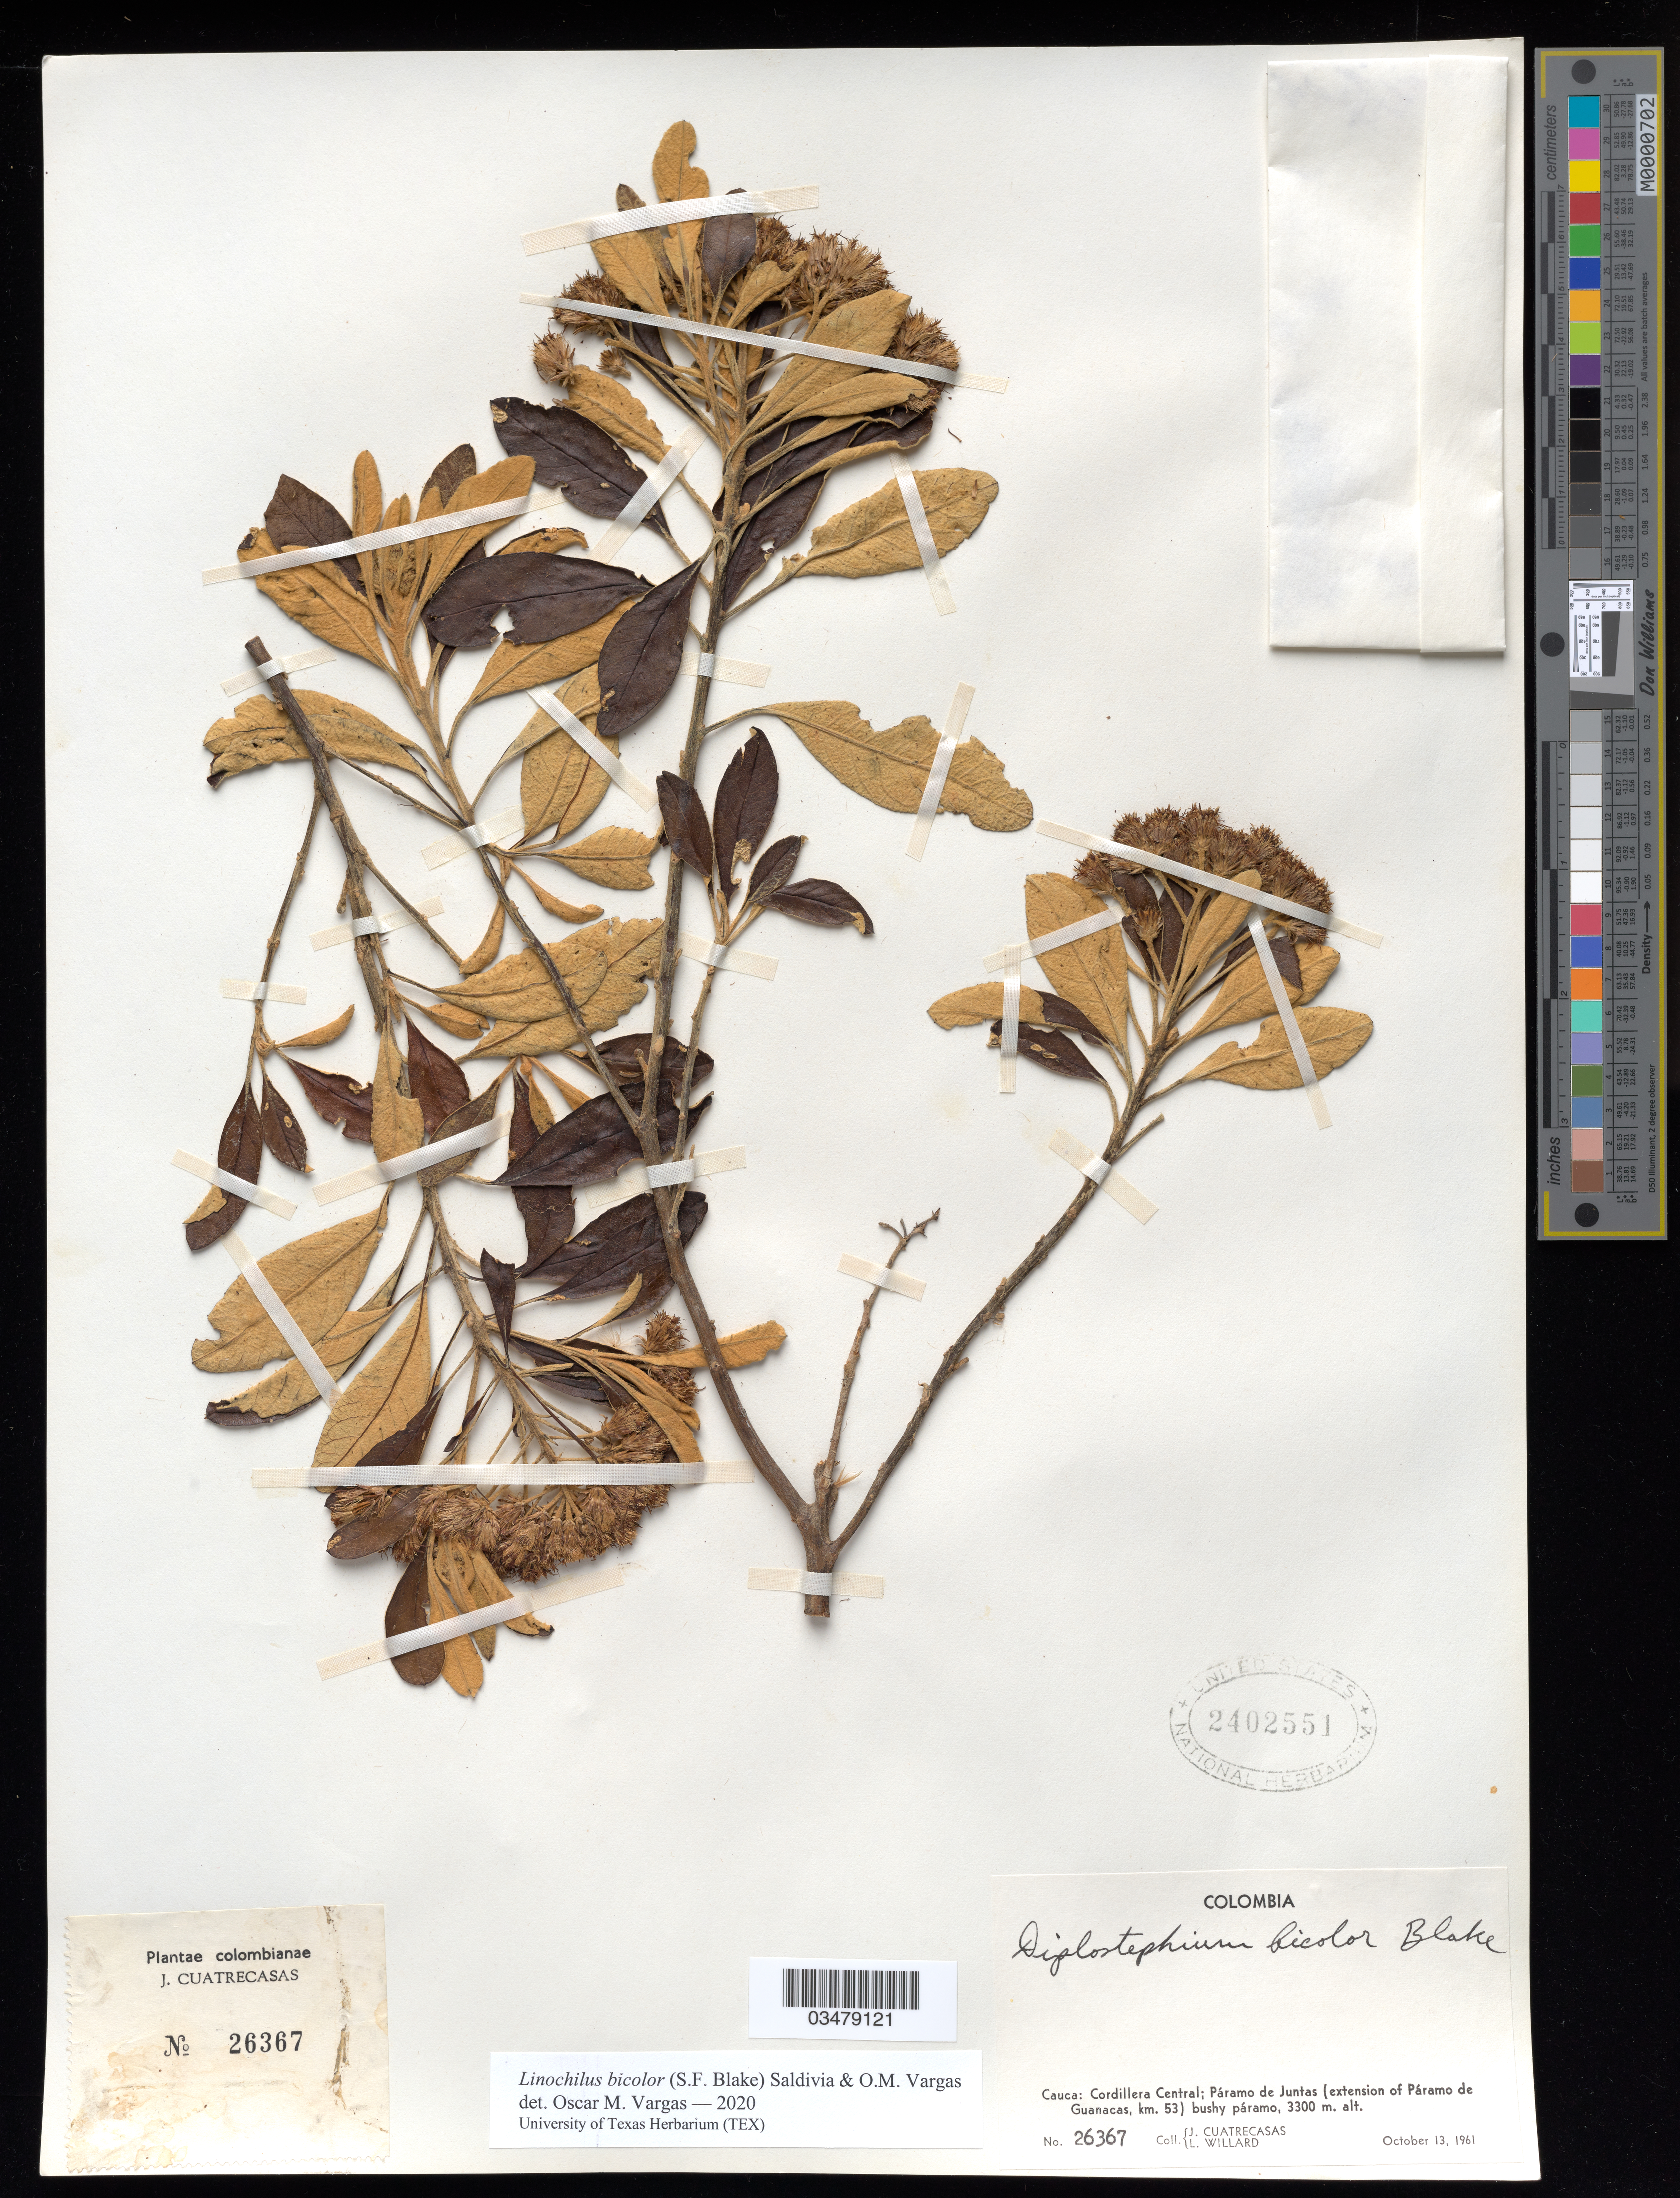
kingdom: Plantae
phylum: Tracheophyta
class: Magnoliopsida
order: Asterales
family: Asteraceae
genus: Linochilus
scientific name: Linochilus bicolor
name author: (S.F. Blake) Saldivia & O.M. Vargas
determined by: Vargas, Oscar M.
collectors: J. Cuatrecasas & L. Willard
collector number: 26367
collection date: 1961-10-13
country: Colombia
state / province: Cauca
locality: Cordillera Central; Páramo de Juntas (extension of Páramo de Guanacas, km. 53) bushy páramo.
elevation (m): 3300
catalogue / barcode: US 2402551